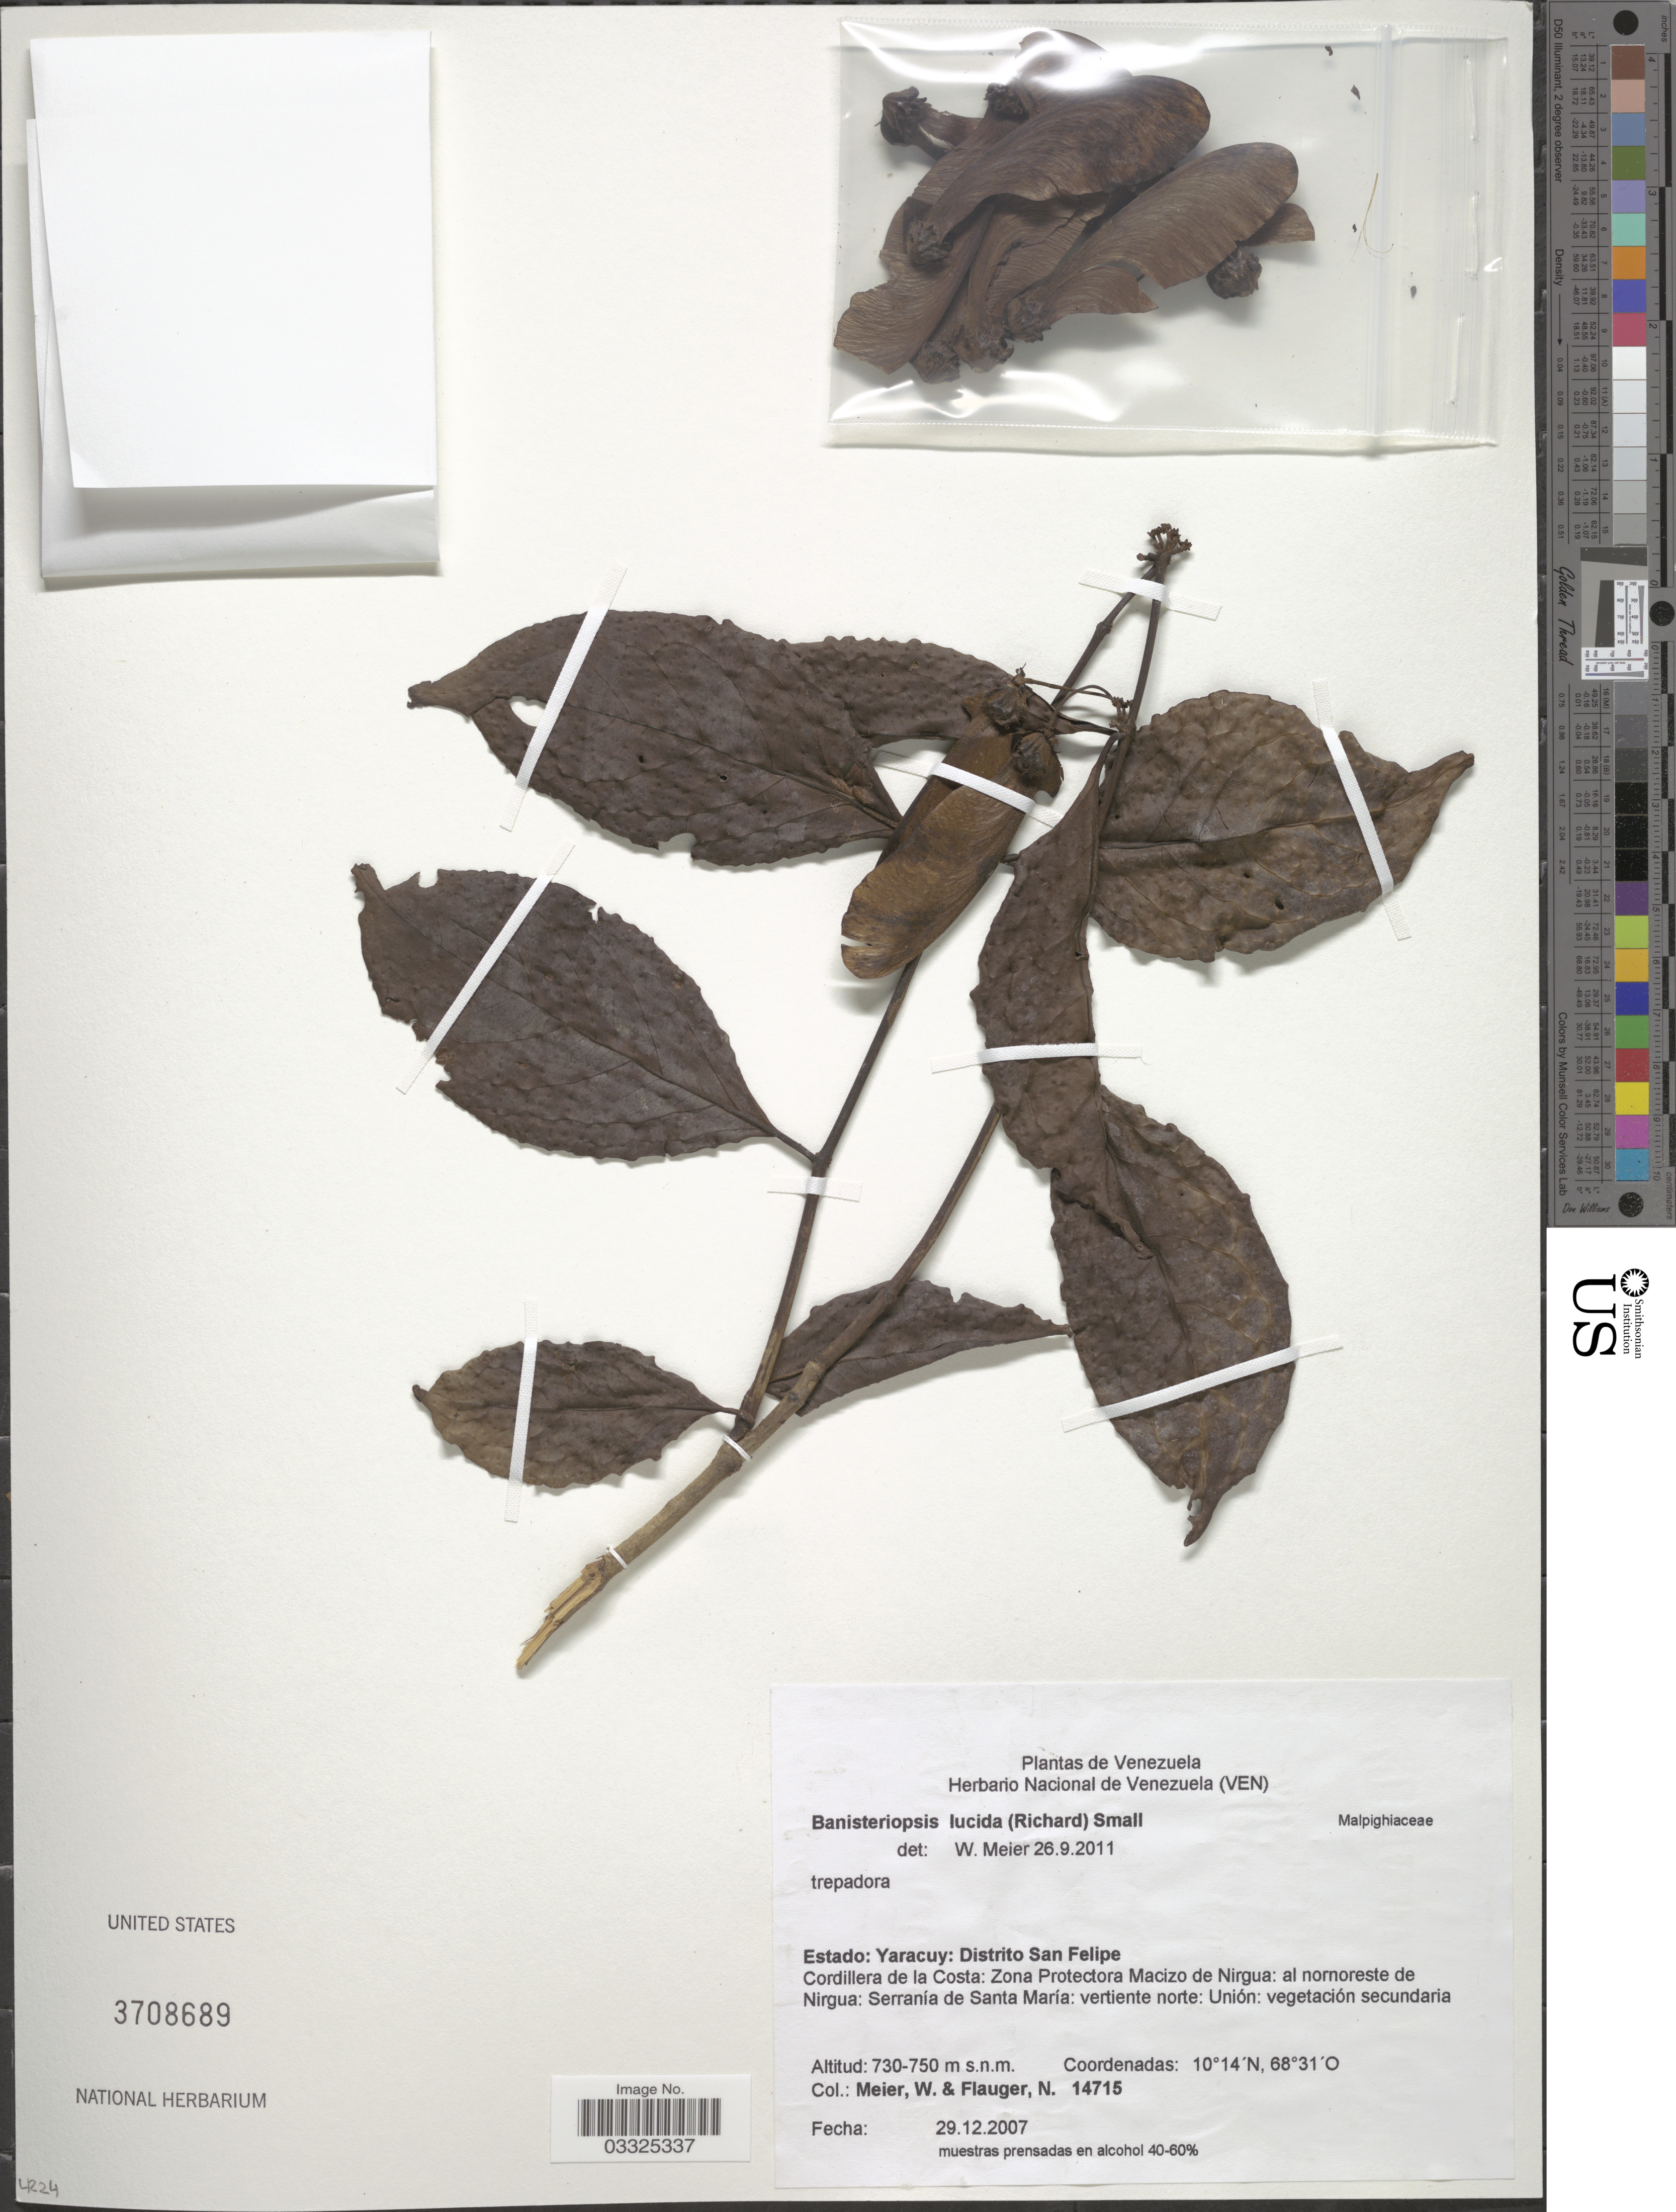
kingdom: Plantae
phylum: Tracheophyta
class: Magnoliopsida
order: Malpighiales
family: Malpighiaceae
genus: Banisteriopsis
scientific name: Banisteriopsis lucida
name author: (Rich.) Small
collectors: W. Meier & N. Flauger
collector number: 14715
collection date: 2007-12-29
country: Venezuela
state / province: Yaracuy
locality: Distrito San Felipe, Cordillera de la Costa: Zona Protectora Macizo de Nirgua: al nornoreste de Nirgua: Serranía de Santa María: vertiente norte: Unión.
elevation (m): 730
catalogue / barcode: US 3708689